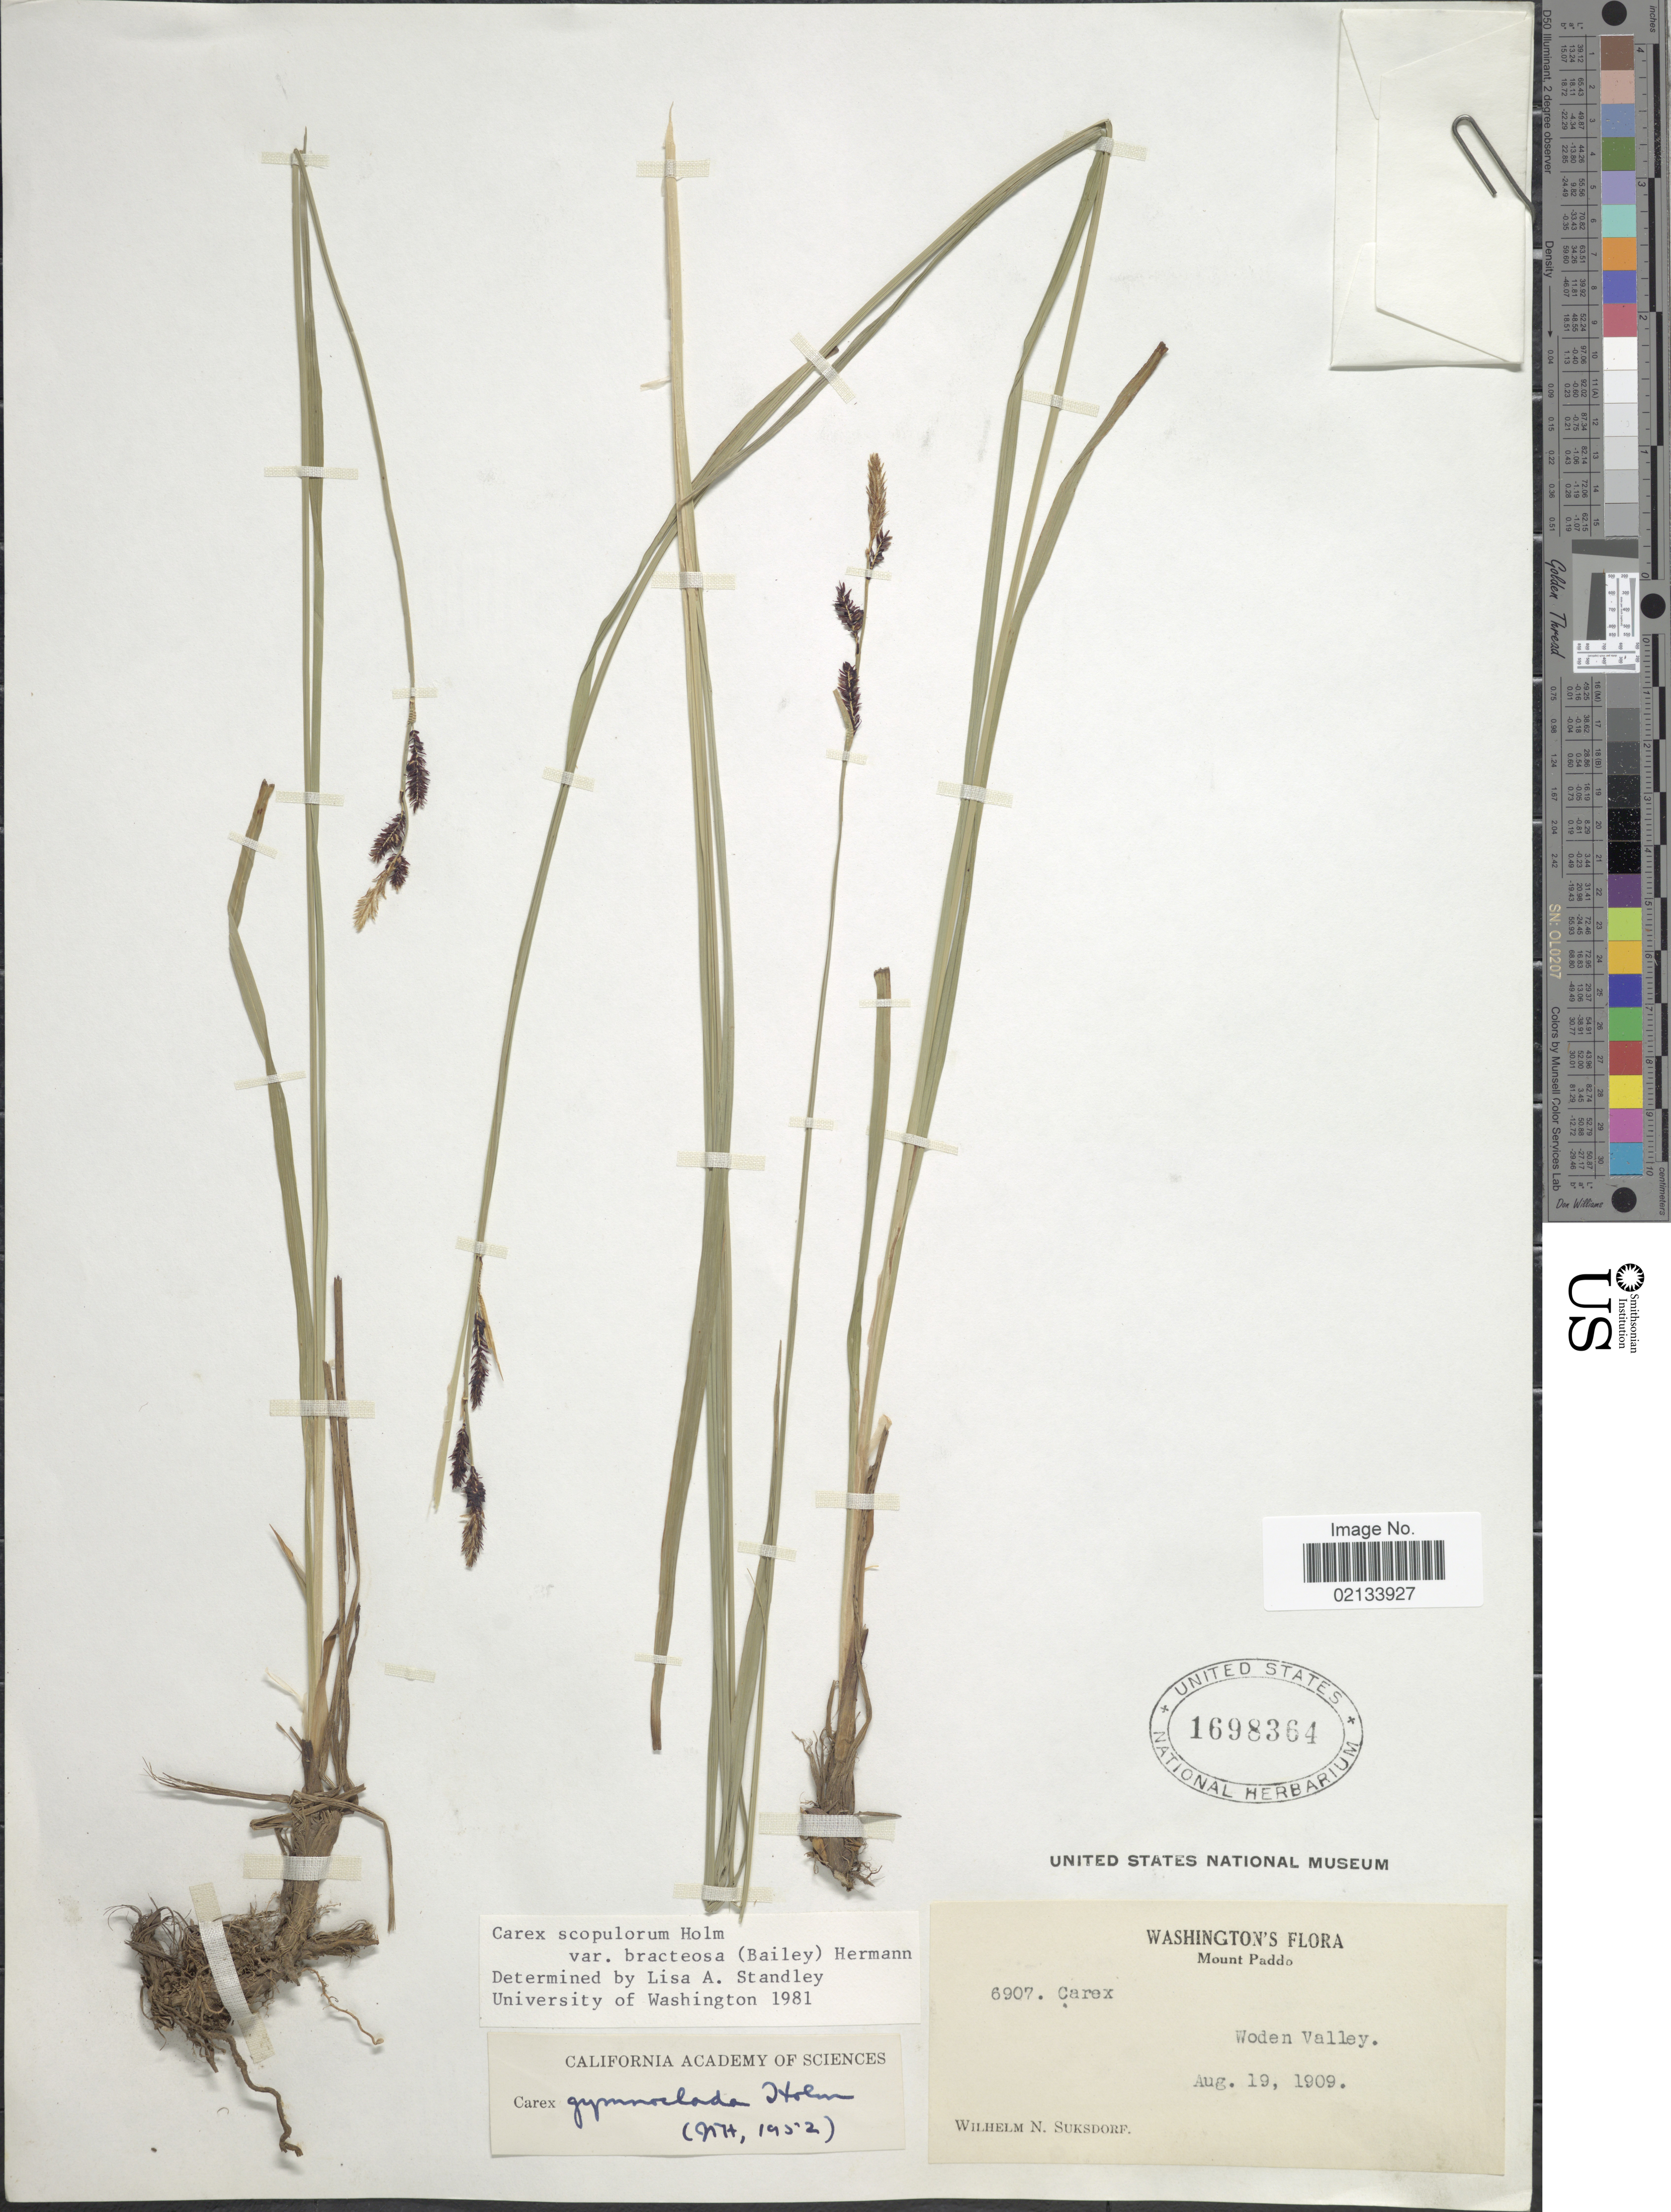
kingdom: Plantae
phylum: Tracheophyta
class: Liliopsida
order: Poales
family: Cyperaceae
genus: Carex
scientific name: Carex scopulorum var. bracteosa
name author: (L.H. Bailey) F.J. Herm.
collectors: W. N. Suksdorf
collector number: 6907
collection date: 1909-08-19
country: United States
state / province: Washington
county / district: Skamania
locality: Mount Paddo, Woden Valley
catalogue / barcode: US 1698364